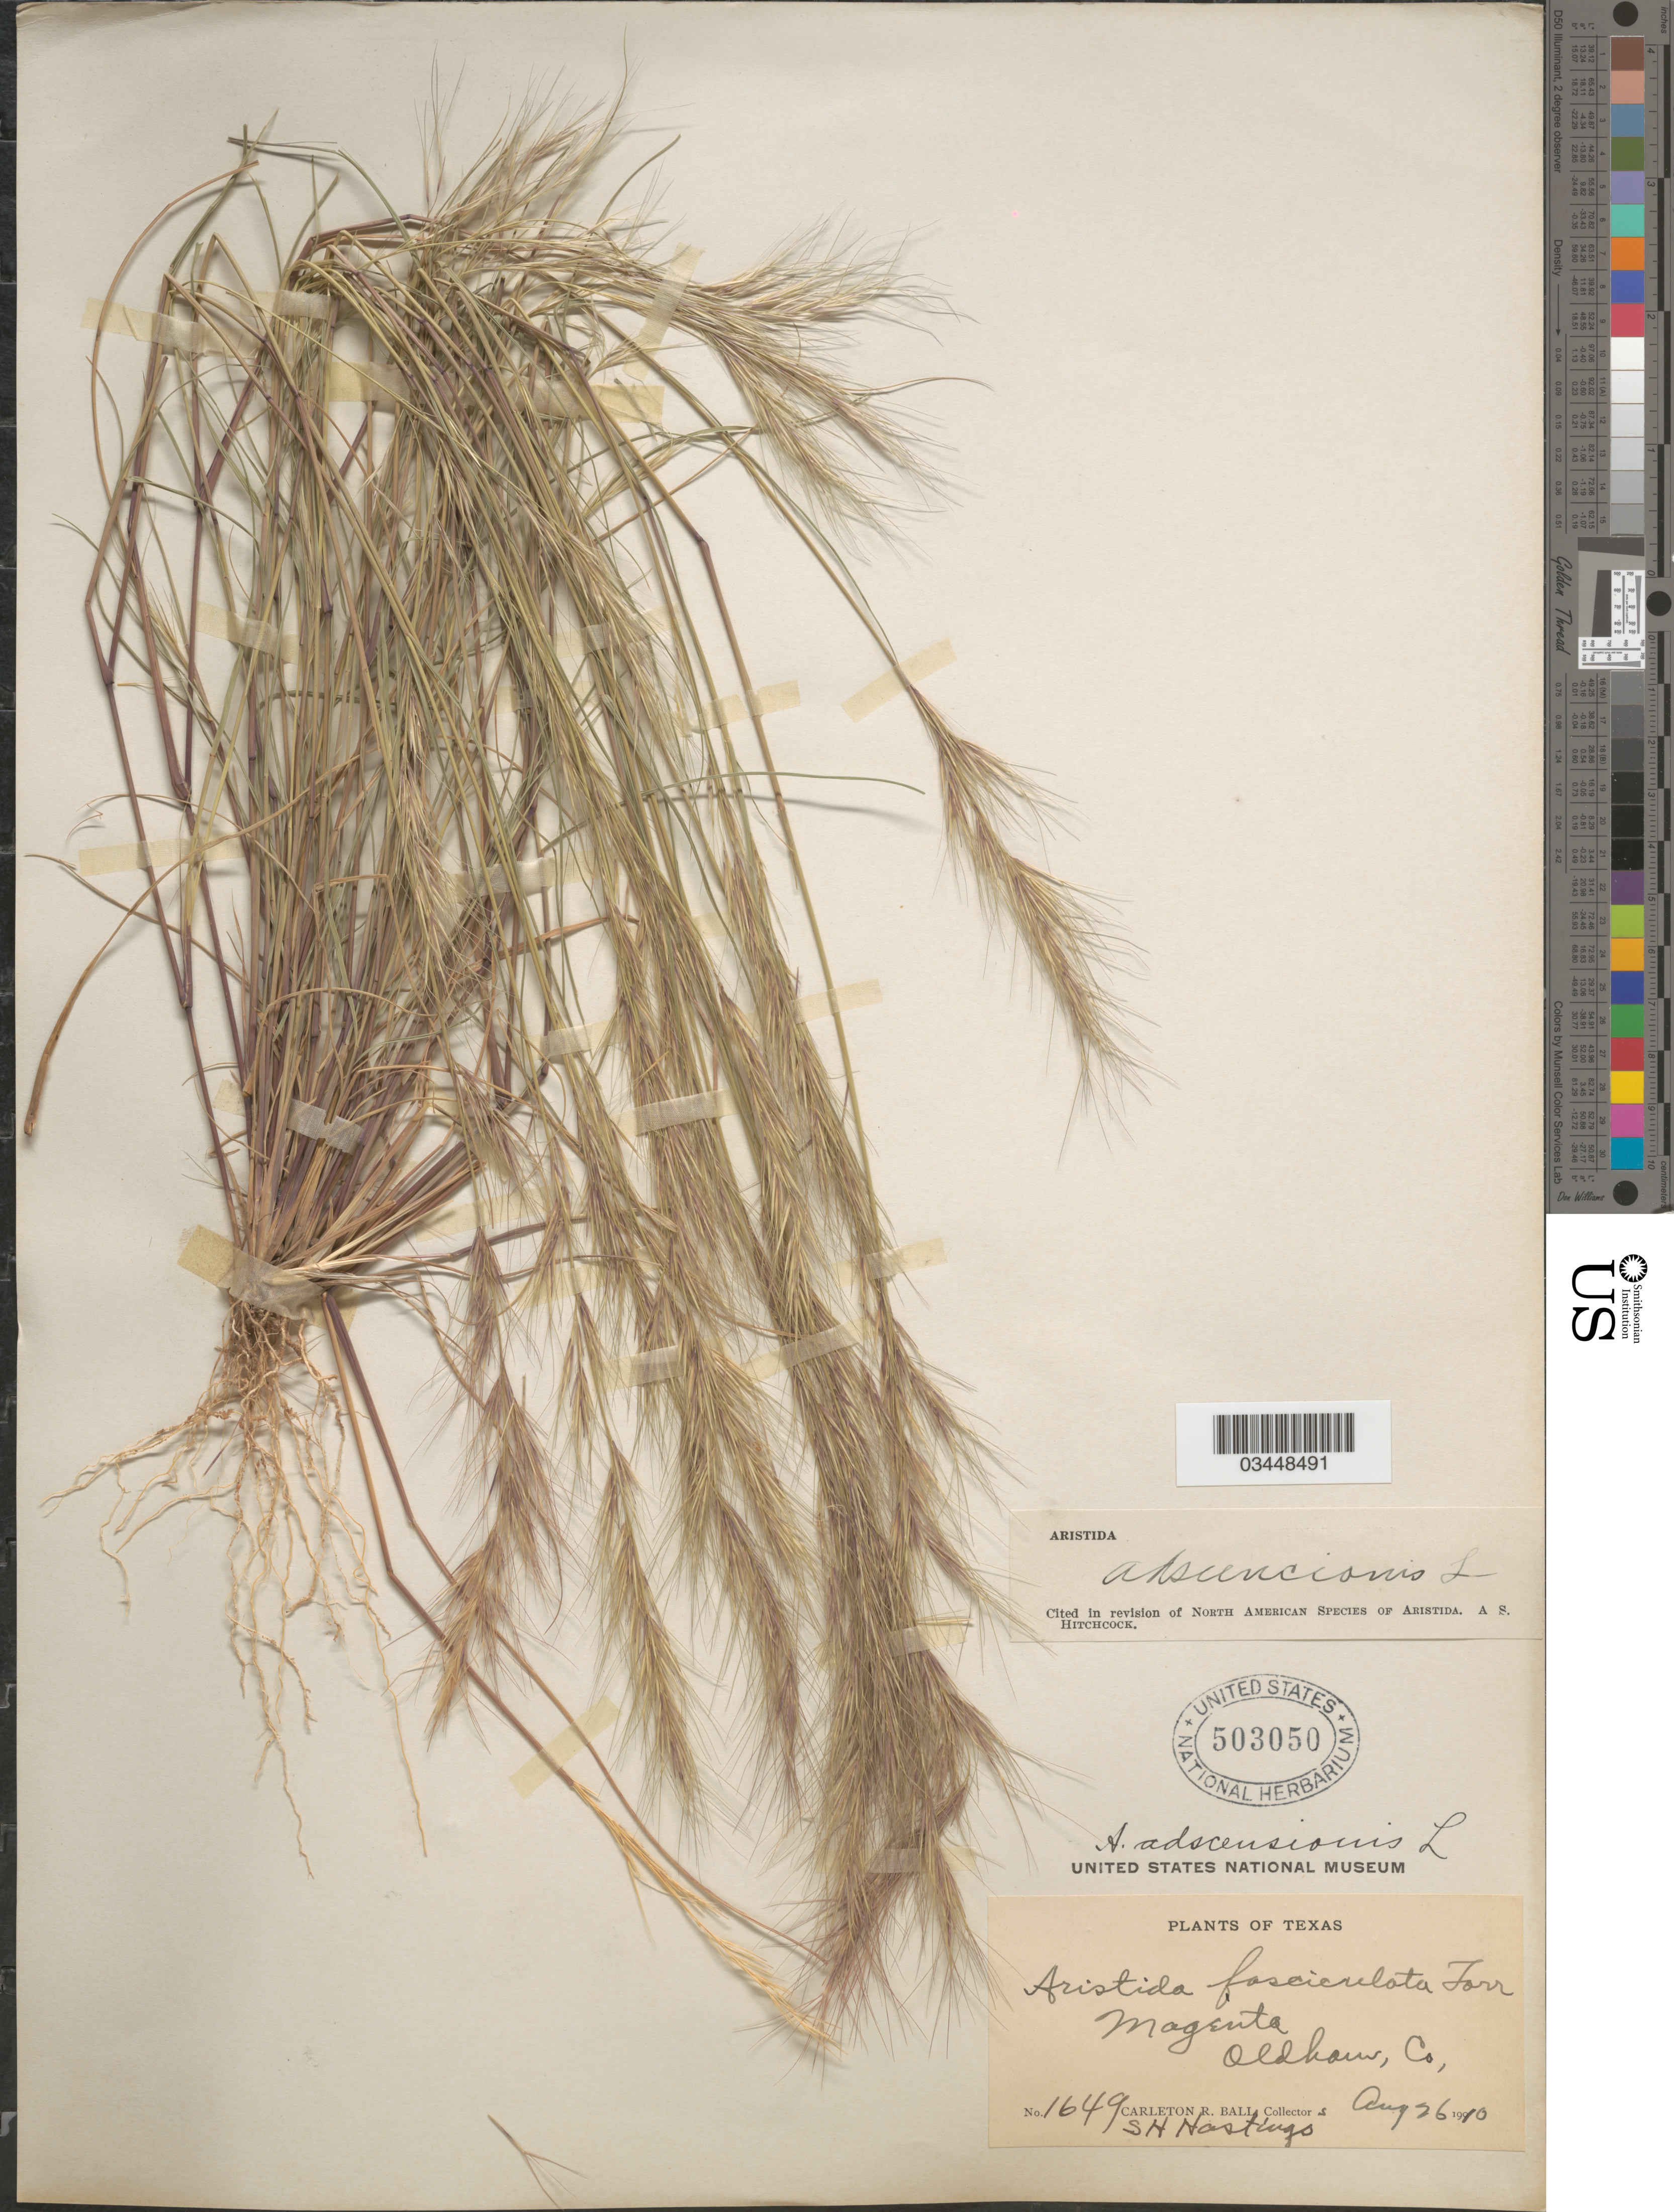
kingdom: Plantae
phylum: Tracheophyta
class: Liliopsida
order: Poales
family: Poaceae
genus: Aristida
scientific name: Aristida adscensionis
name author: L.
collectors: C. R. Ball & S. Hastings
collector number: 1649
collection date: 1910-08-26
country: United States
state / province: Texas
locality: Magenta, Oldham Co.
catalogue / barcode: US 503050